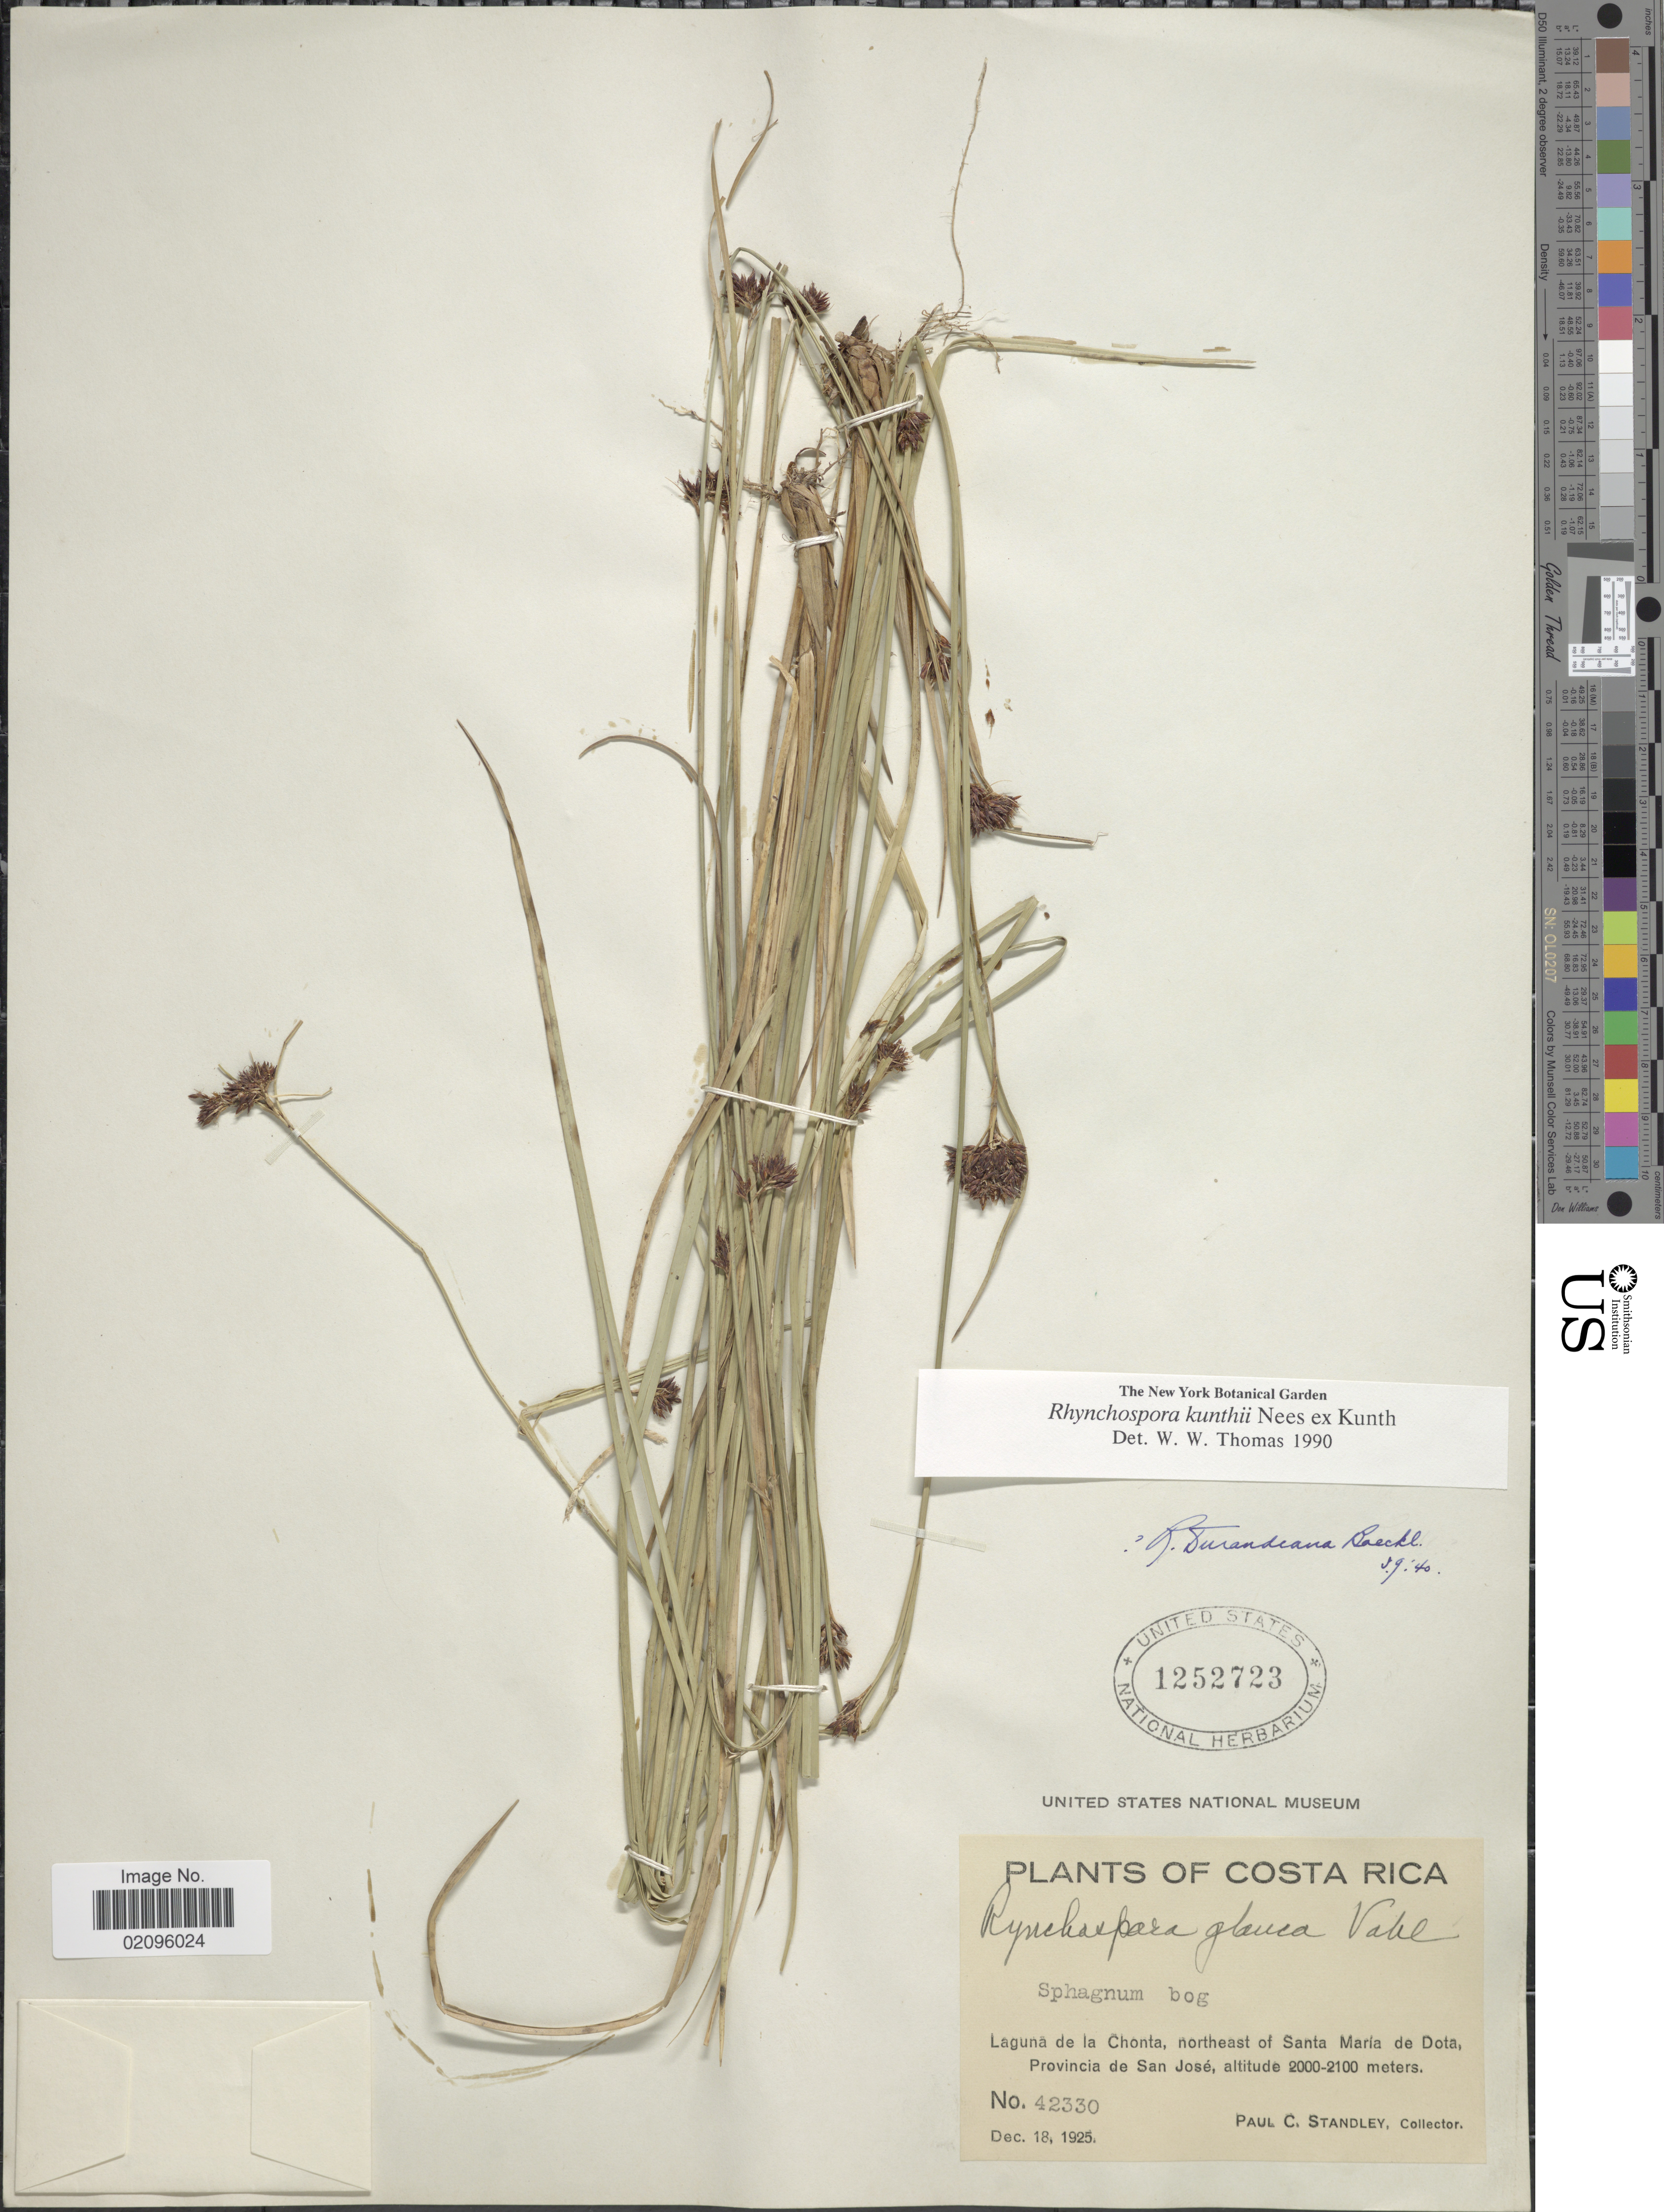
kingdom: Plantae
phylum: Tracheophyta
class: Liliopsida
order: Poales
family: Cyperaceae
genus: Rhynchospora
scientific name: Rhynchospora kunthii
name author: Nees ex Kunth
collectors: P. C. Standley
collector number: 42330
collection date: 1925-12-18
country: Costa Rica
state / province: San José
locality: Laguna de la Chonta, northeast of Santa Maria de Dota.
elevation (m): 2000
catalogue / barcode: US 1252723